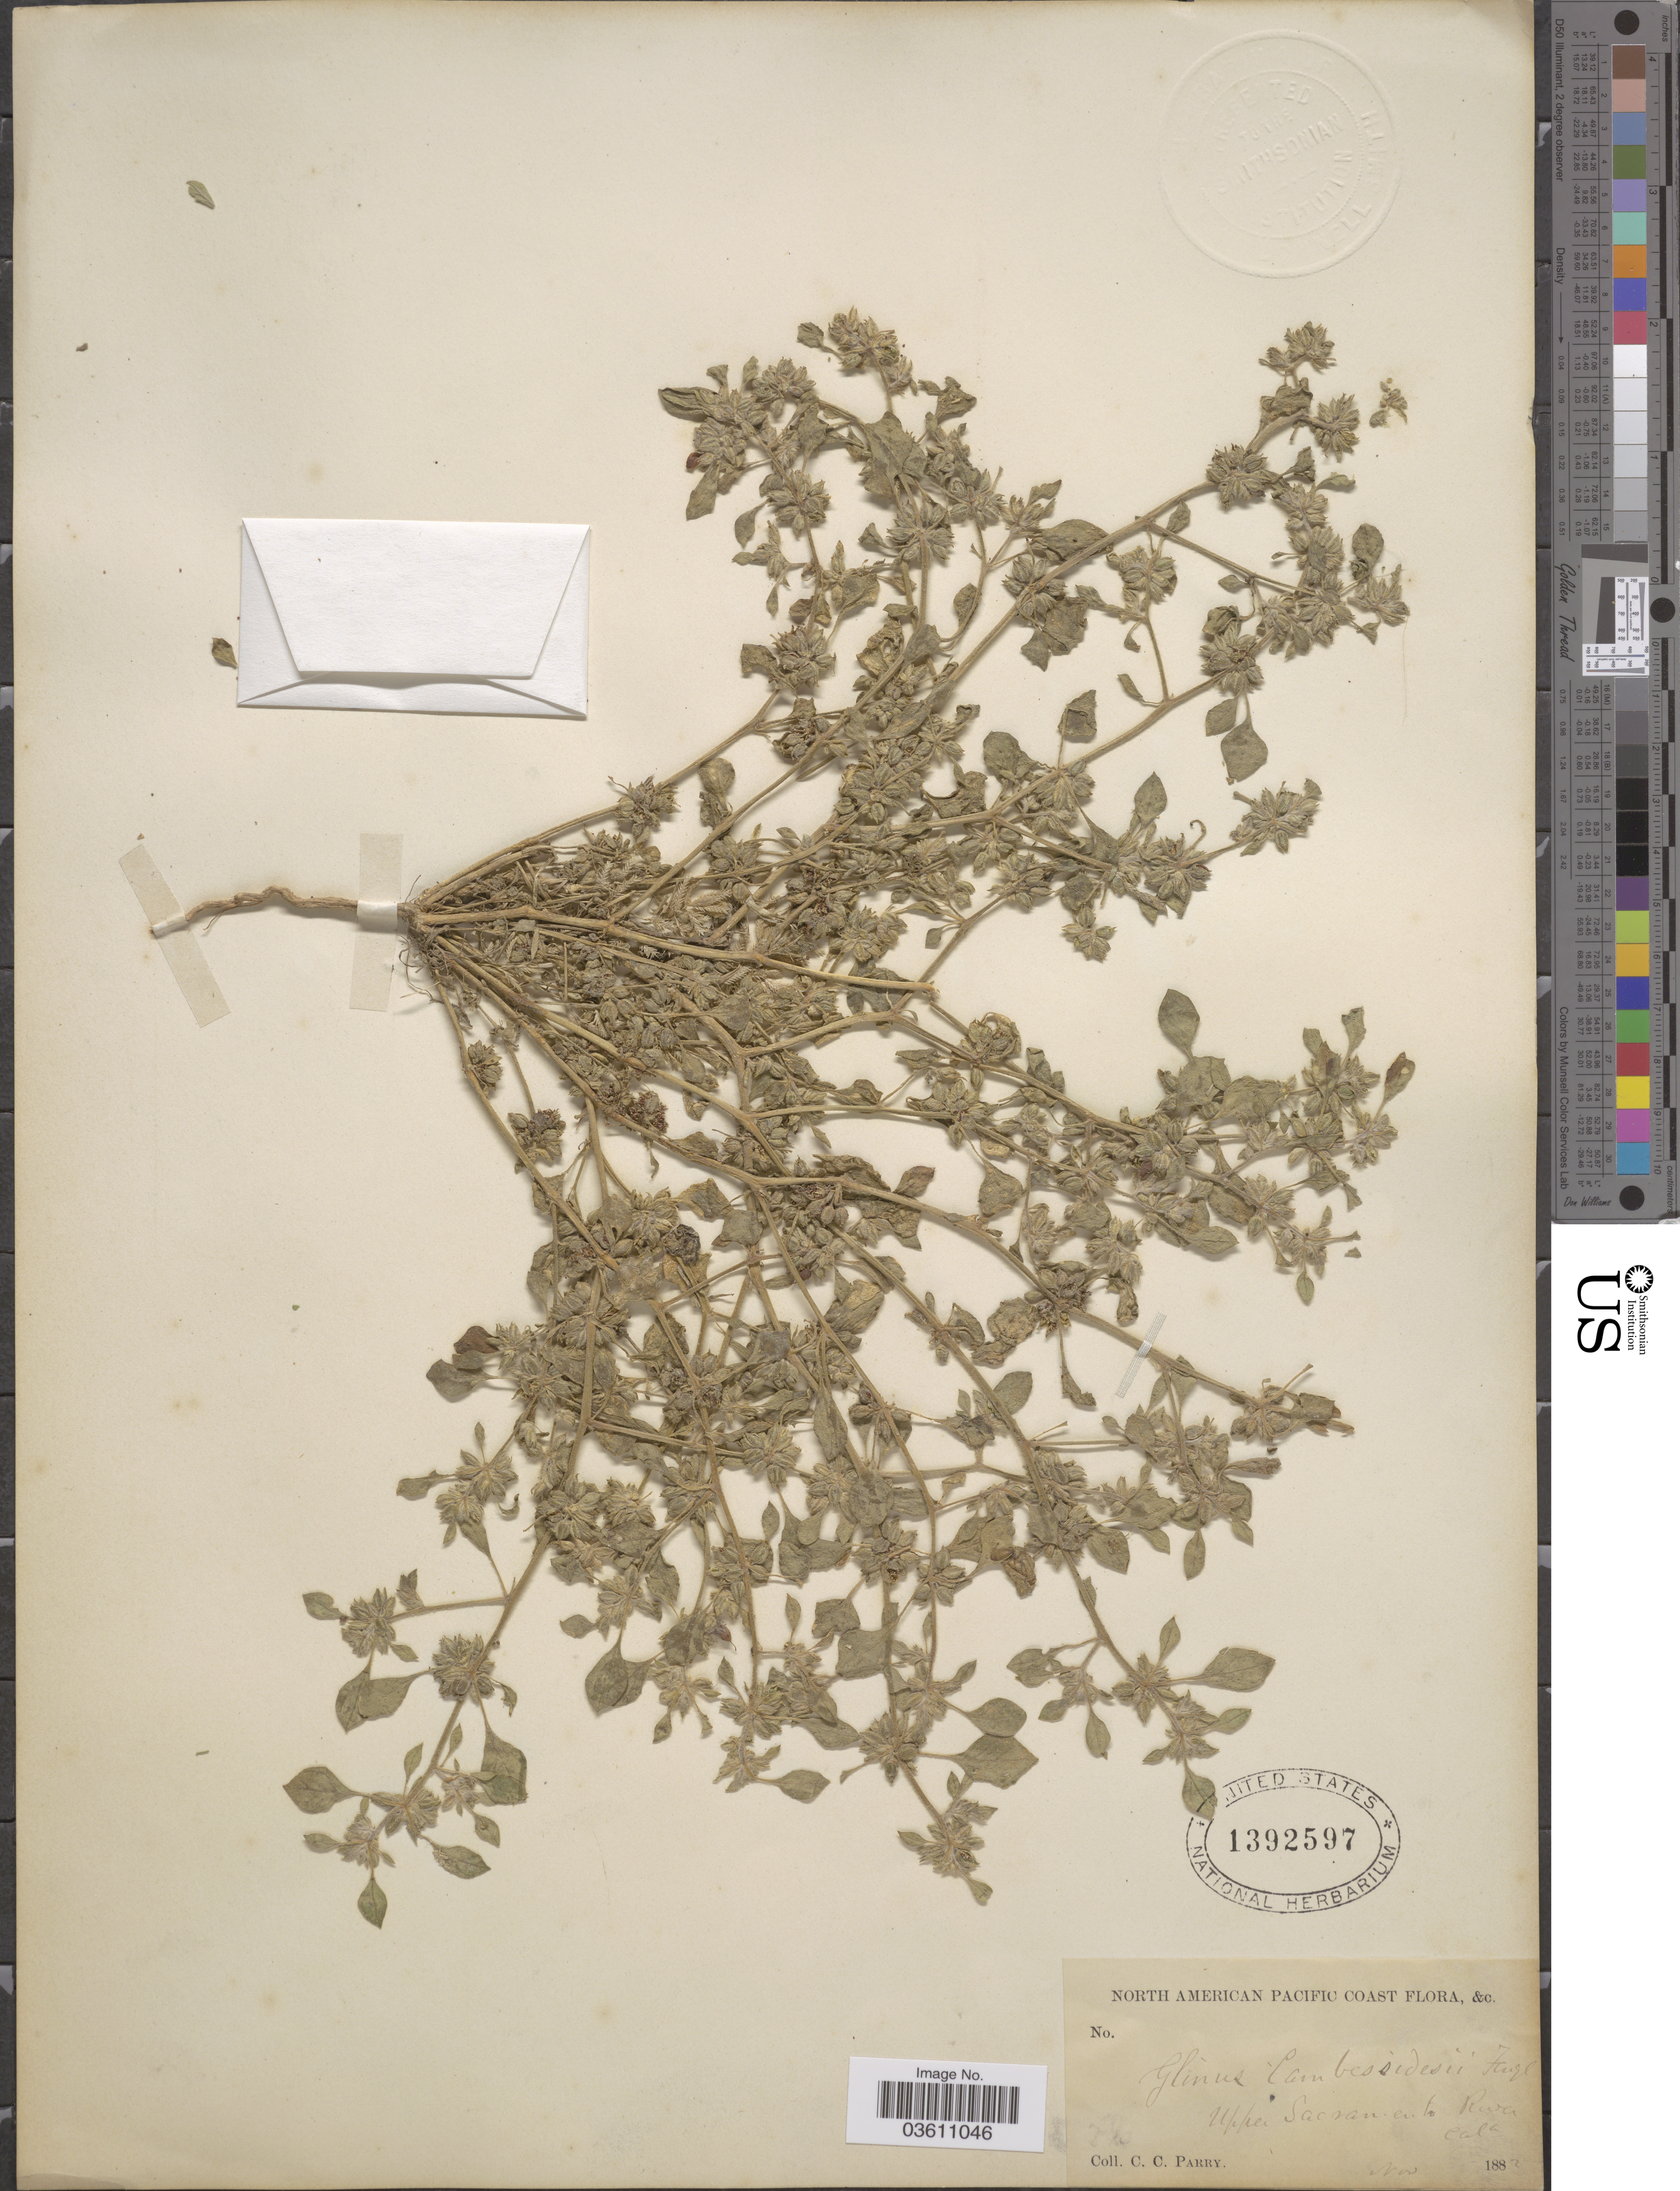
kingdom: Plantae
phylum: Tracheophyta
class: Magnoliopsida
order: Caryophyllales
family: Molluginaceae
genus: Glinus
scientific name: Glinus lotoides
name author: L.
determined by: Strong, Mark T., (BOT), Smithsonian Institution - National Museum of Natural History (UNITED STATES)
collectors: C. C. Parry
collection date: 1882-11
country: United States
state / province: California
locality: North American Pacific Coast. Upper Sacramento River.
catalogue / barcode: US 1392597